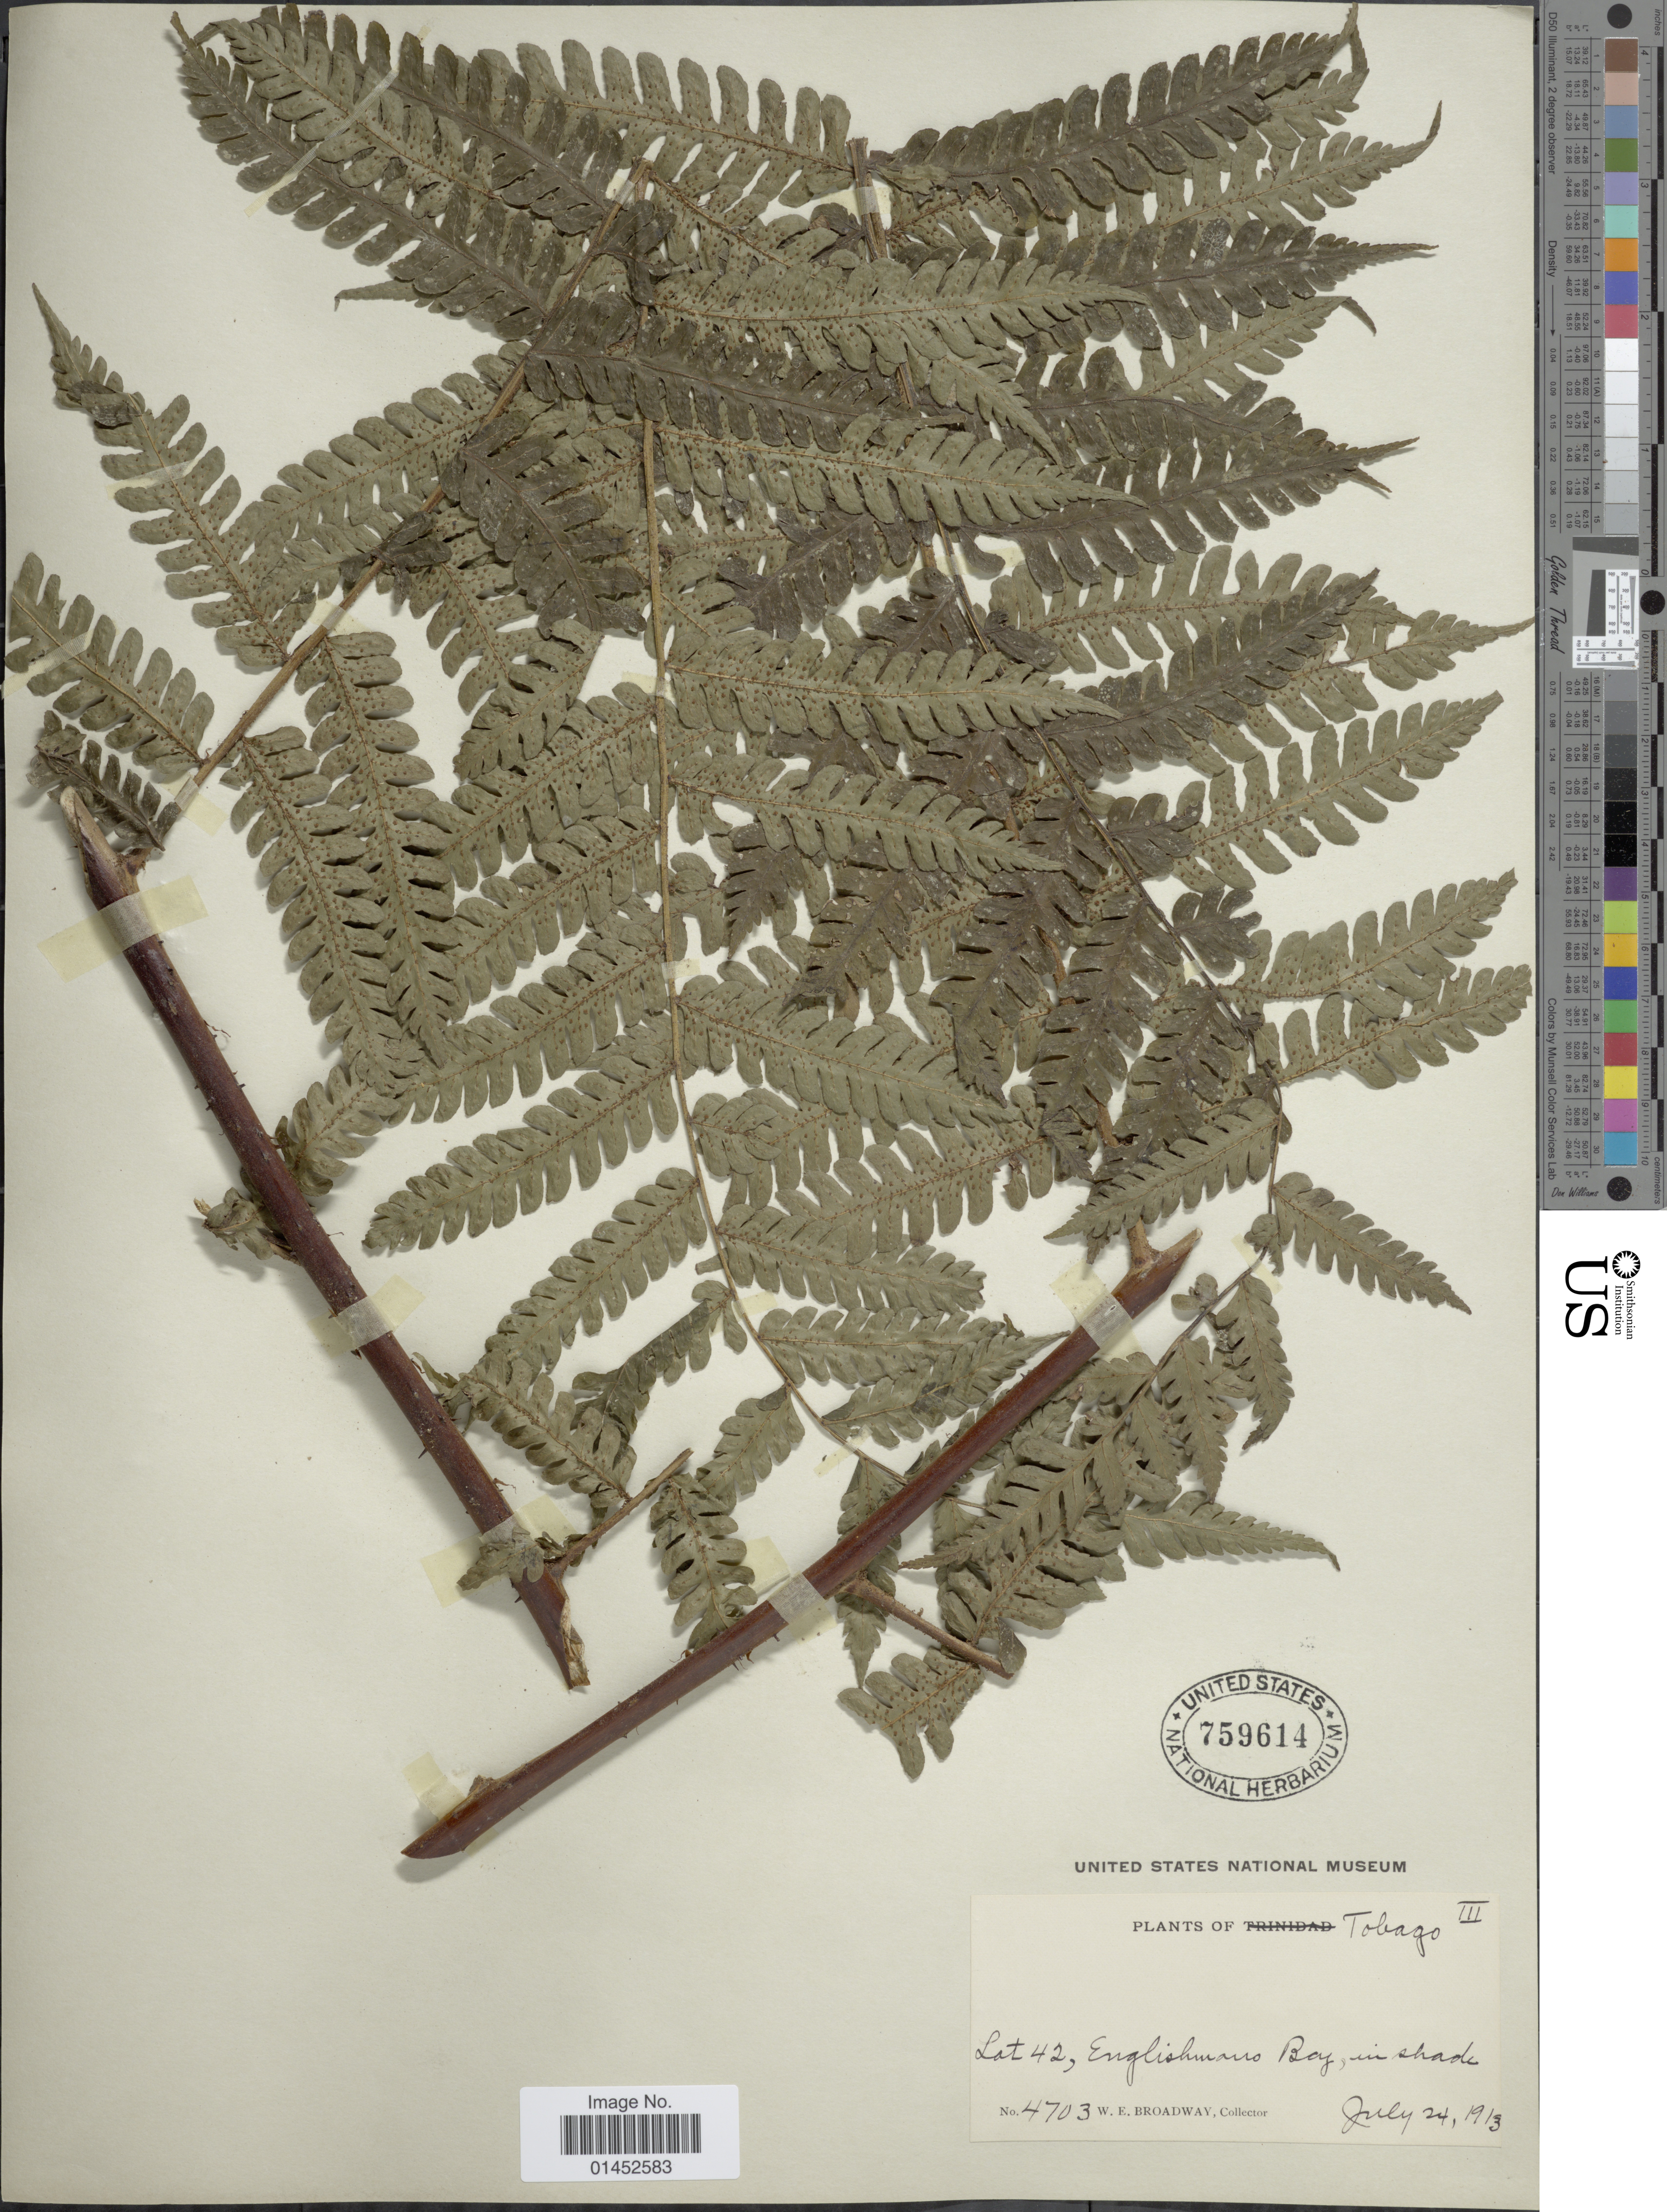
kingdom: Plantae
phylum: Tracheophyta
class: Polypodiopsida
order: Cyatheales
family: Cyatheaceae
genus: Cyathea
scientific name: Cyathea pungens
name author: (Willd.) Domin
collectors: W. E. Broadway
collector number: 4703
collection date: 1913-07-24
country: Trinidad and Tobago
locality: Tobago, Englishmans Bay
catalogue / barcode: US 759614